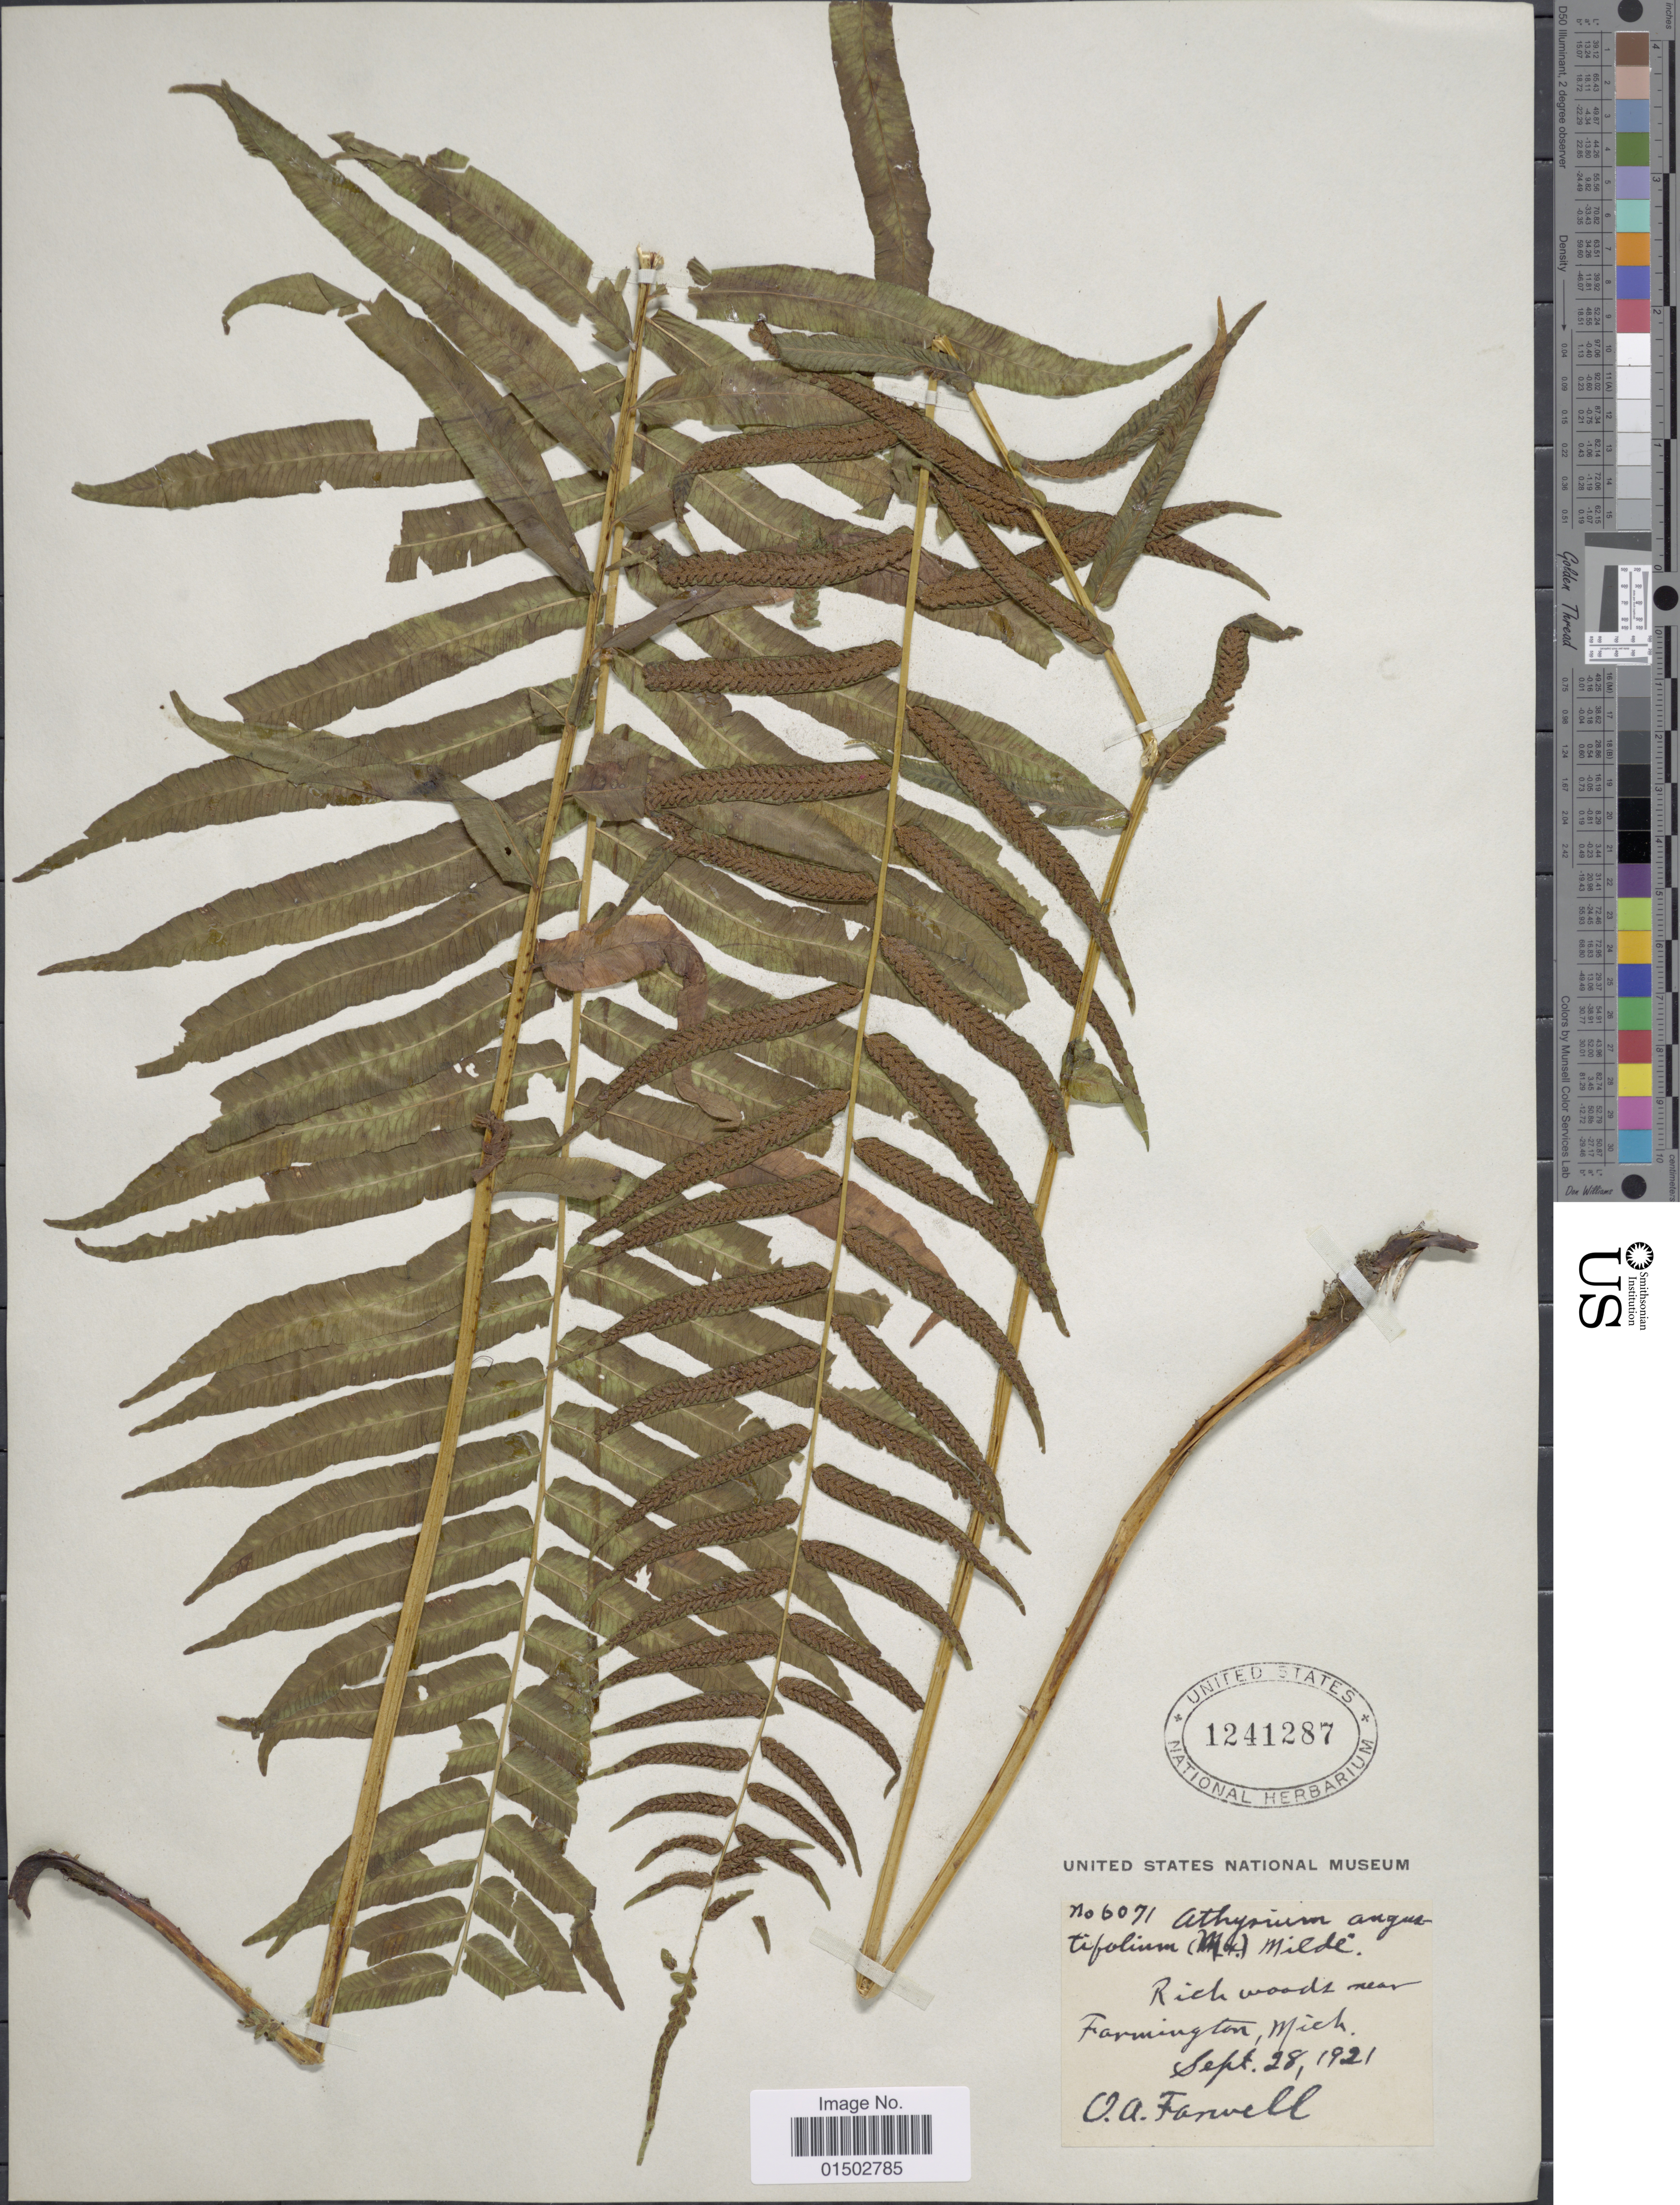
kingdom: Plantae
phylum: Tracheophyta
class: Polypodiopsida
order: Polypodiales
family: Diplaziopsidaceae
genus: Homalosorus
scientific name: Homalosorus pycnocarpos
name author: (Spreng.) Pic. Serm.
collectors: O. Farwell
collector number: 6071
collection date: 1921-09-28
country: United States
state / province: Michigan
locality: Rich woods near Farmington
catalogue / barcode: US 1241287